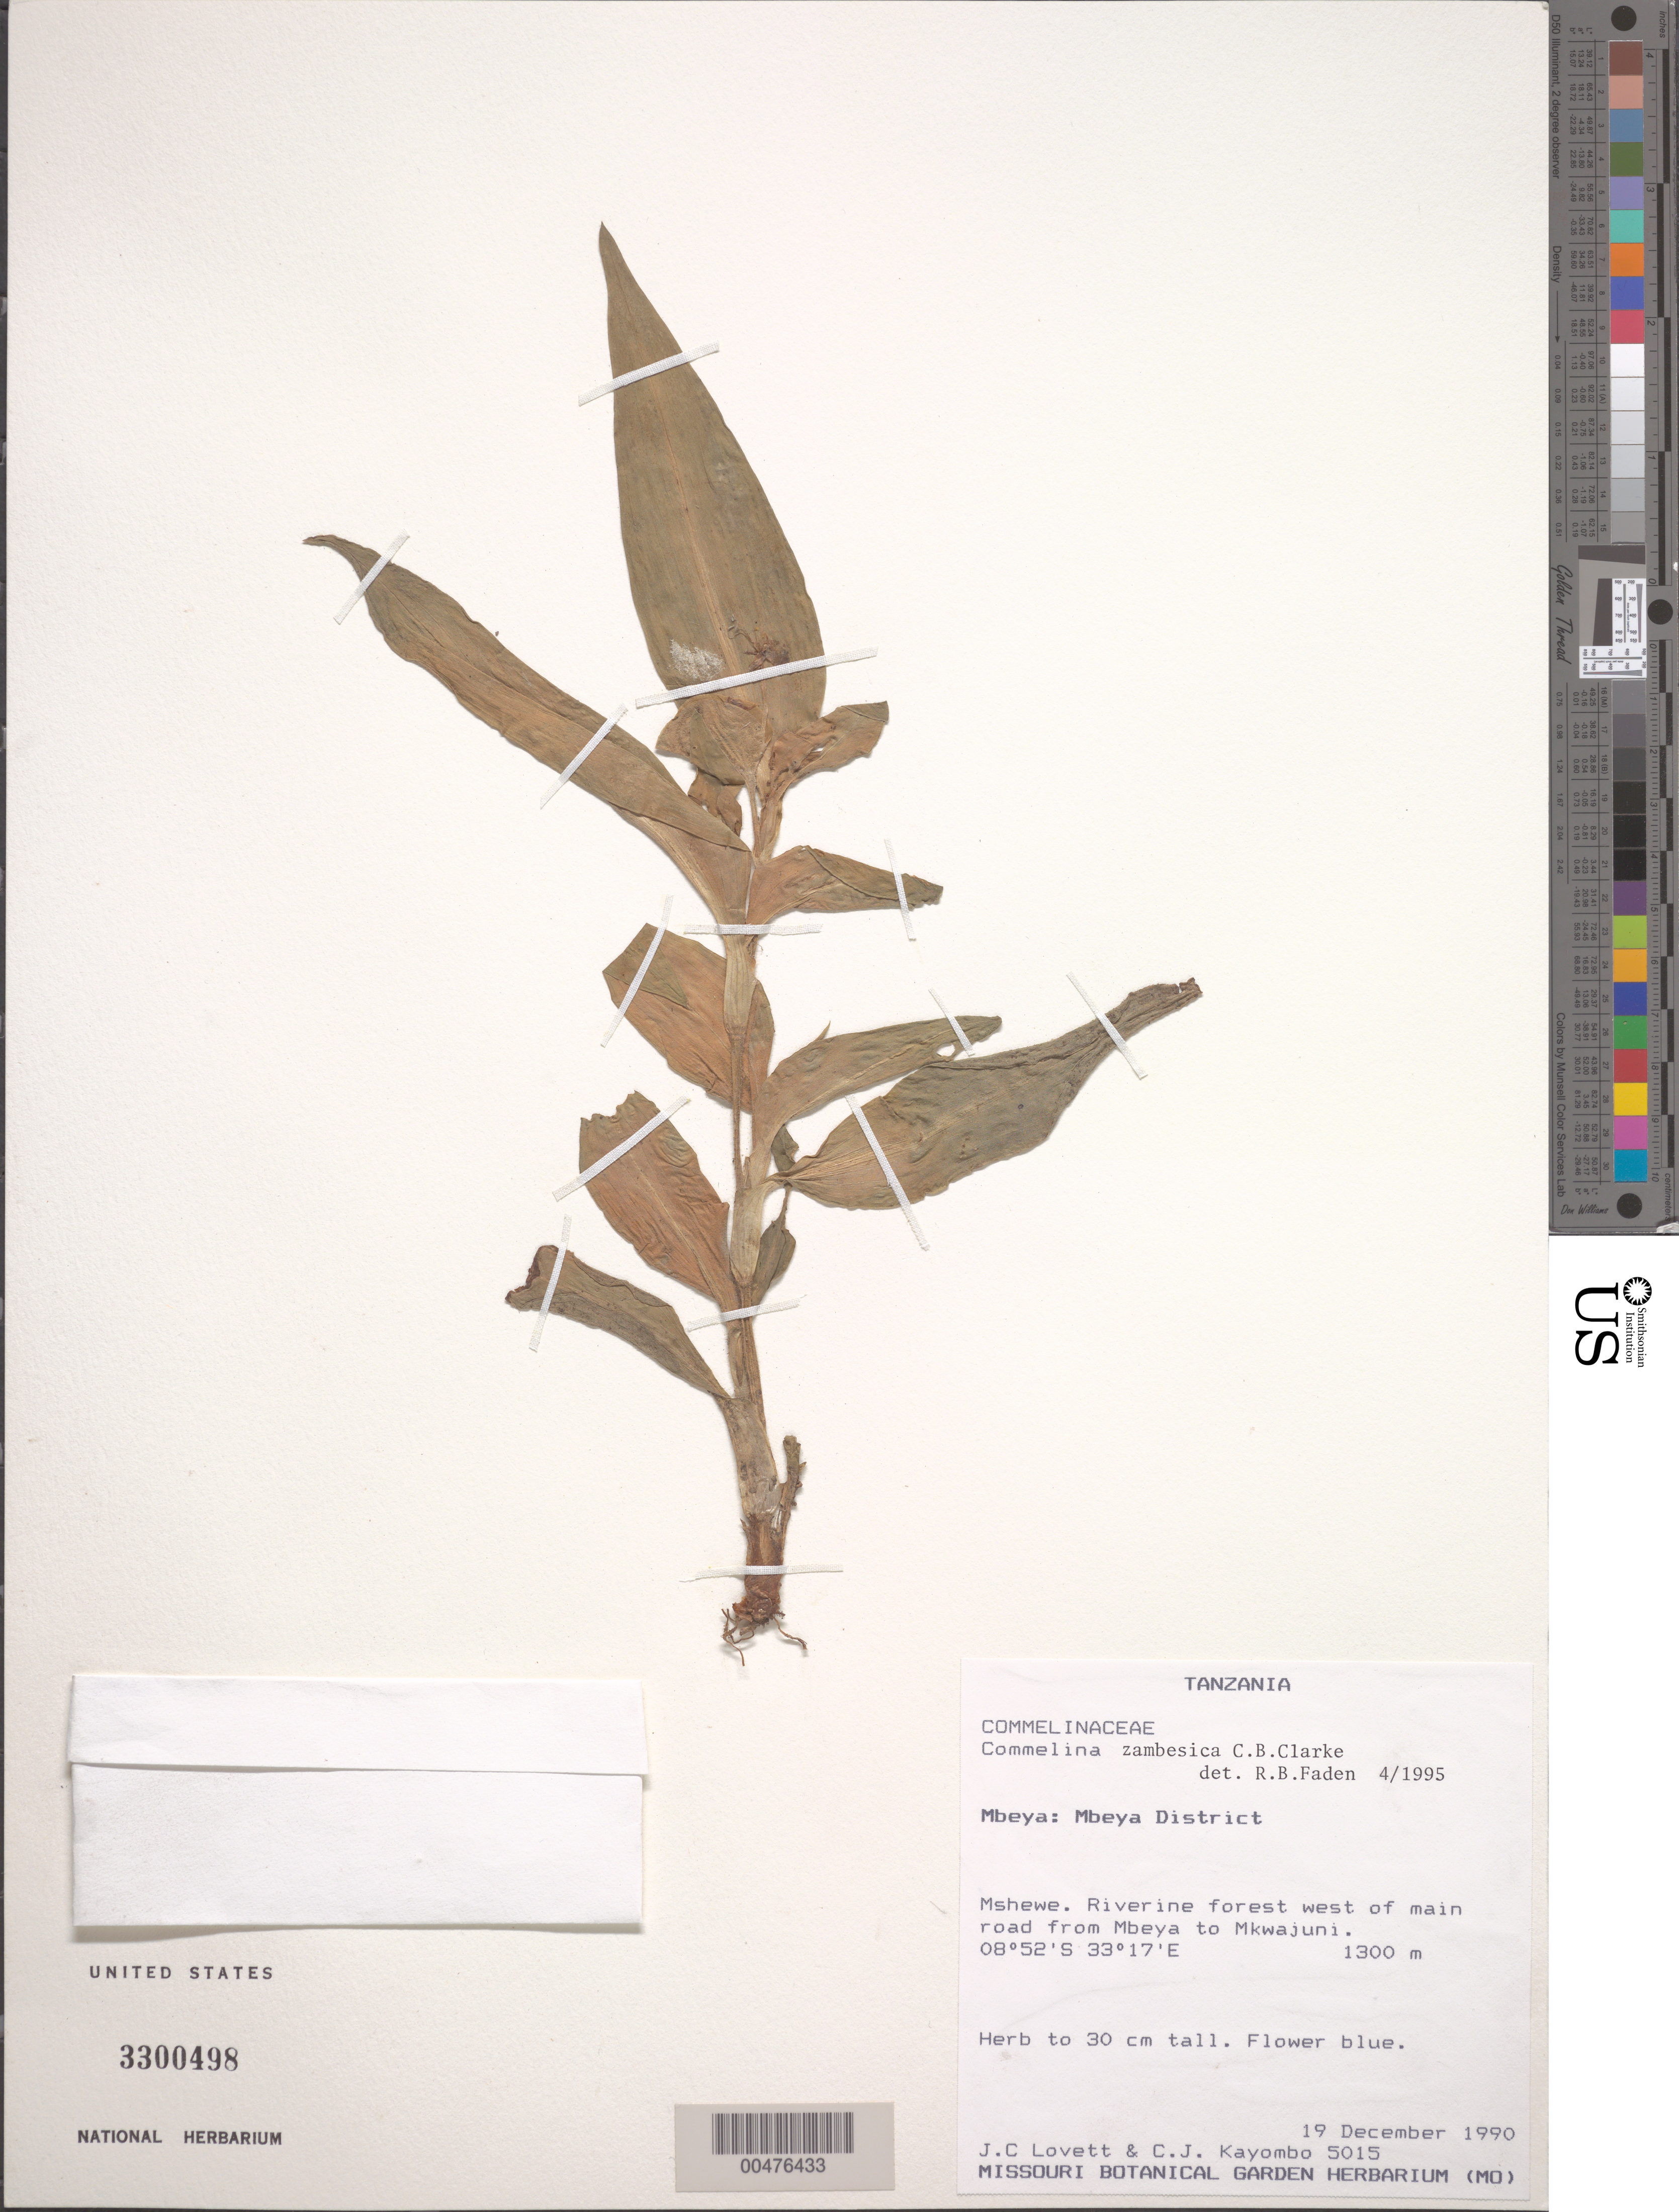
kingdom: Plantae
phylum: Tracheophyta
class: Liliopsida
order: Commelinales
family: Commelinaceae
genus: Commelina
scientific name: Commelina zambesica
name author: C.B. Clarke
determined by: Faden, Robert B., (US), Smithsonian Institution - National Museum of Natural History (UNITED STATES)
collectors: P. Lovett & C. J. Kayombo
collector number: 5015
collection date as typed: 19 Dec 1990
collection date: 1990-12-19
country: Tanzania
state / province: Mbeya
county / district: Mbeya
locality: Mshewe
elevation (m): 1300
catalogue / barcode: US 3300498